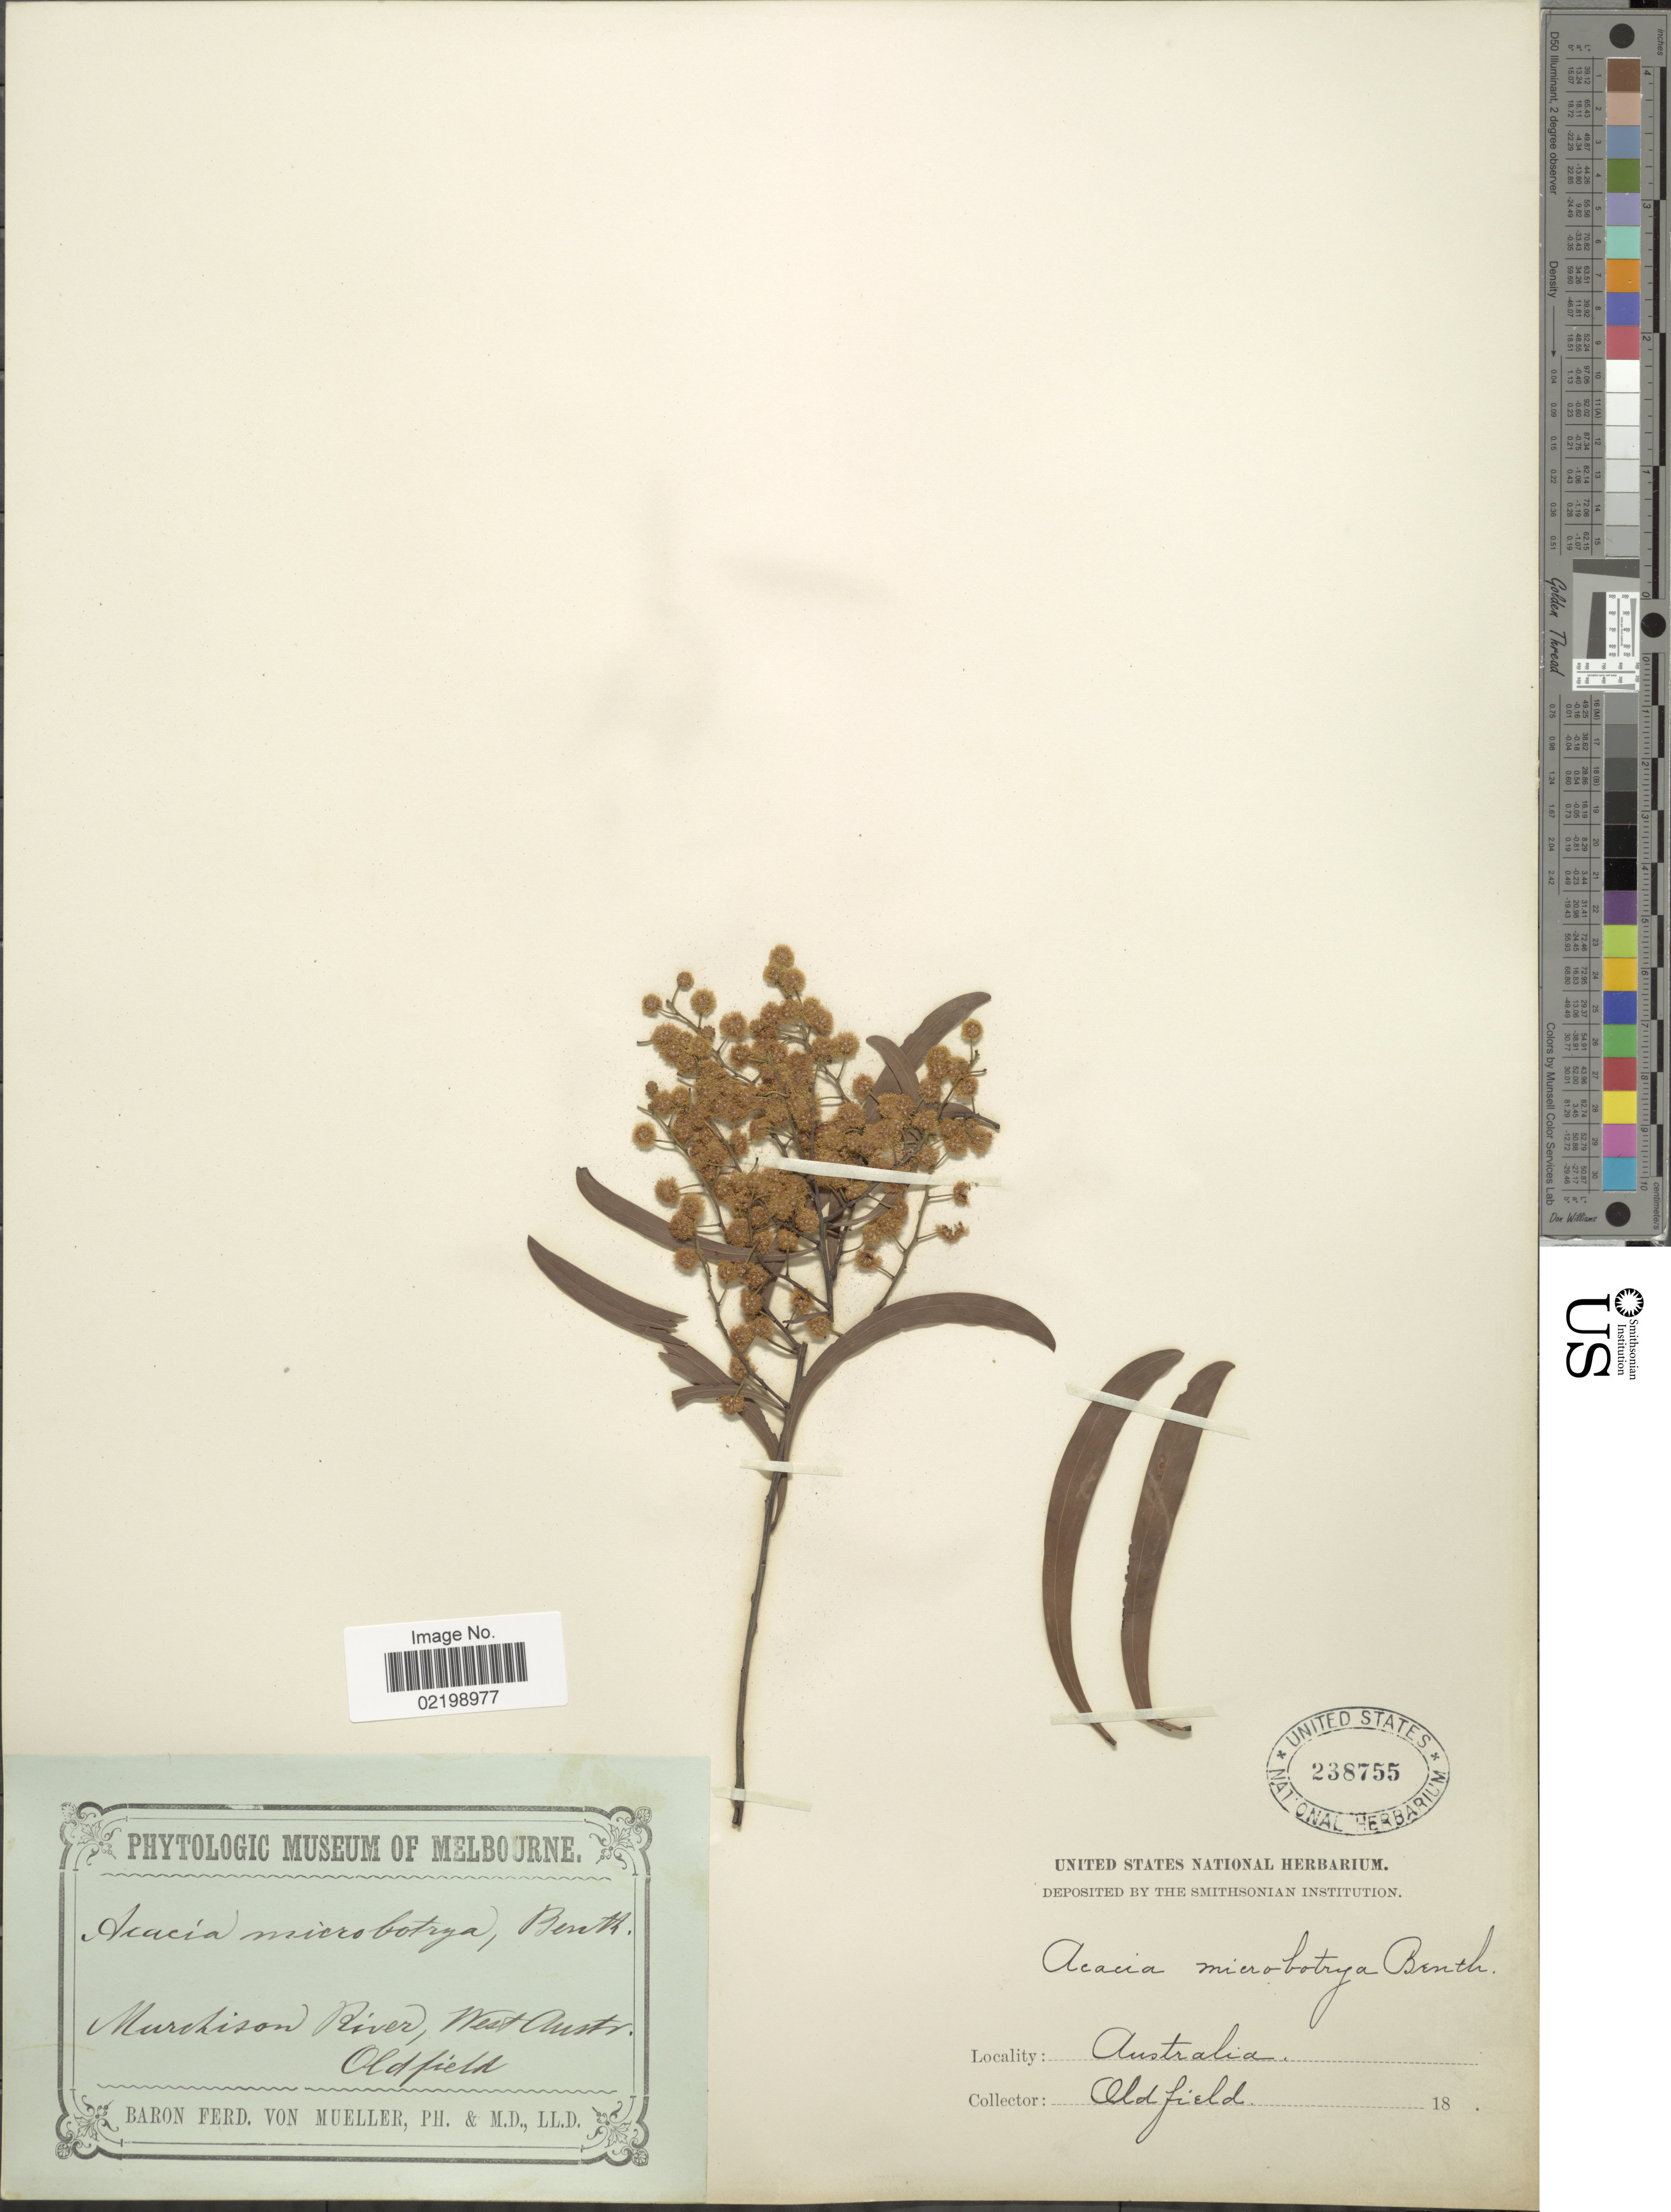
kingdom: Plantae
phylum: Tracheophyta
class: Magnoliopsida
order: Fabales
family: Fabaceae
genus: Acacia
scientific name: Acacia microbotrya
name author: Benth.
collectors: Oldfield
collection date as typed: Transcribed d/m/y: //18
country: Australia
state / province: Western Australia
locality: Murdison River, West Austr.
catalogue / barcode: US 238755